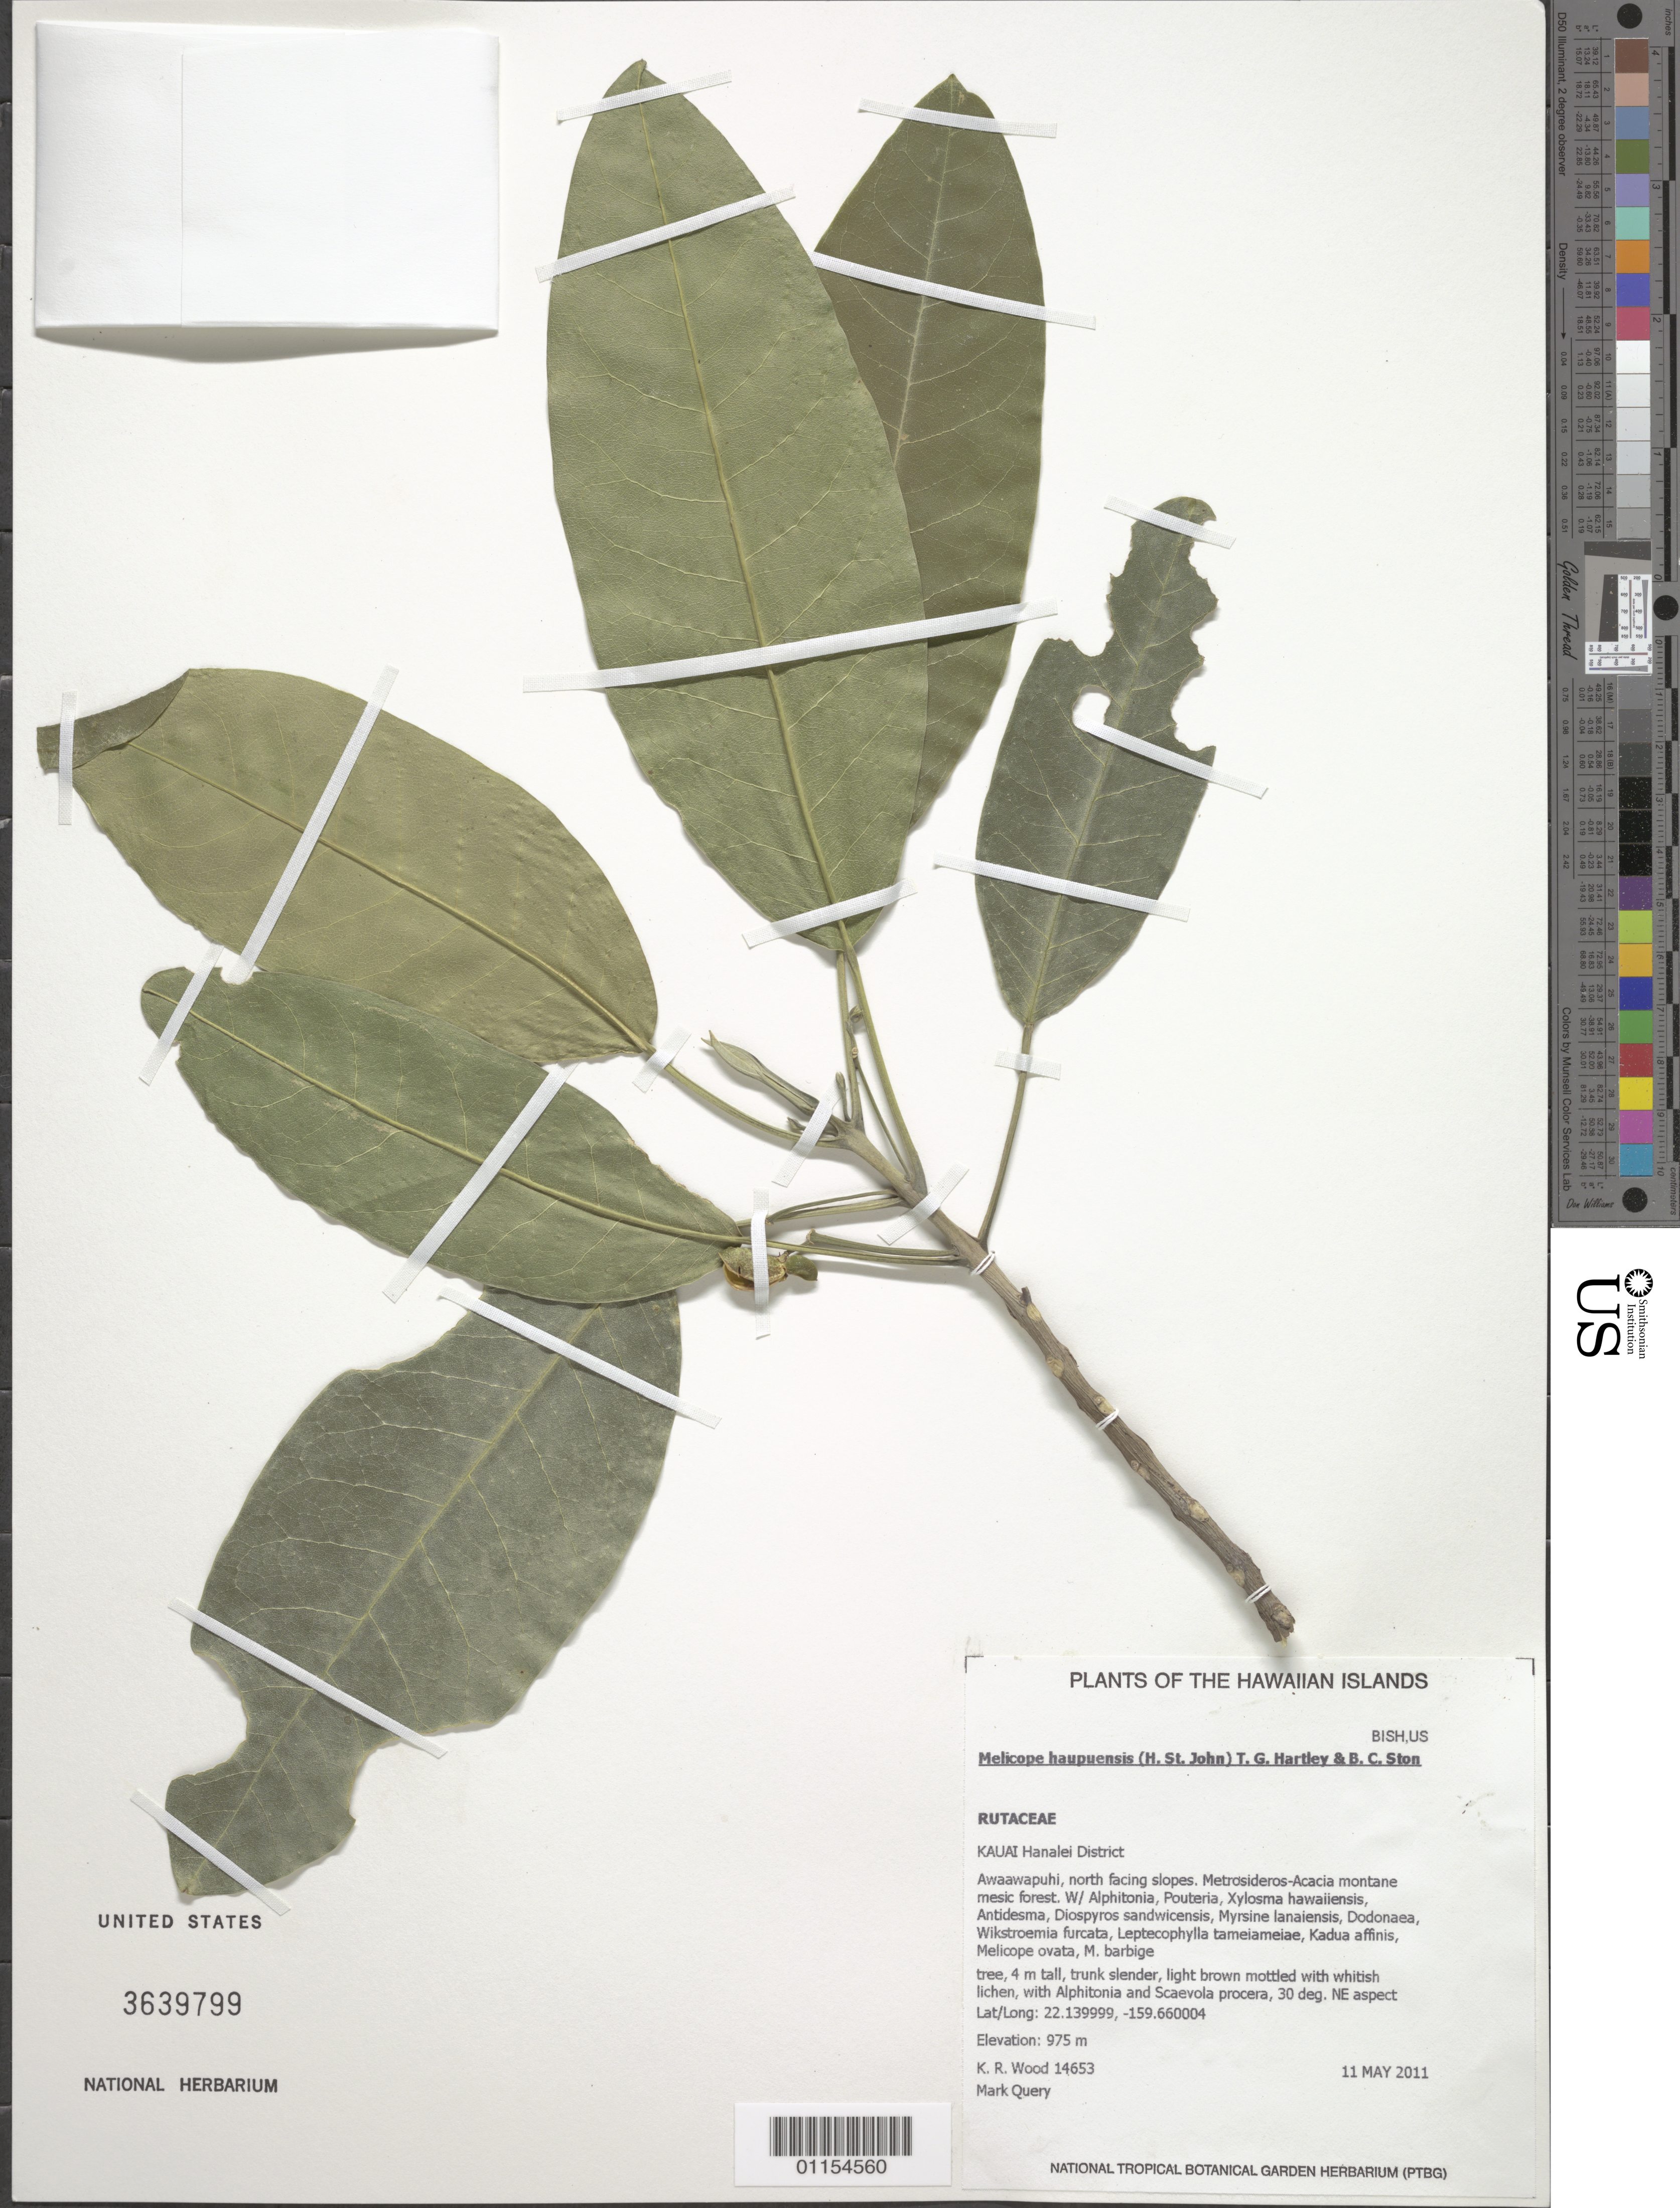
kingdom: Plantae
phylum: Tracheophyta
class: Magnoliopsida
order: Sapindales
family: Rutaceae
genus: Melicope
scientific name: Melicope haupuensis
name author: (H. St. John) T.G. Hartley & B.C. Stone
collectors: K. R. Wood & M. Query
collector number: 14653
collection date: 2011-05-11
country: United States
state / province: Hawaii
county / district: Kaui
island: Kaua'i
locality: Hanalei District, Awa'awapuhi.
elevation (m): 975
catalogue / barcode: US 3639799